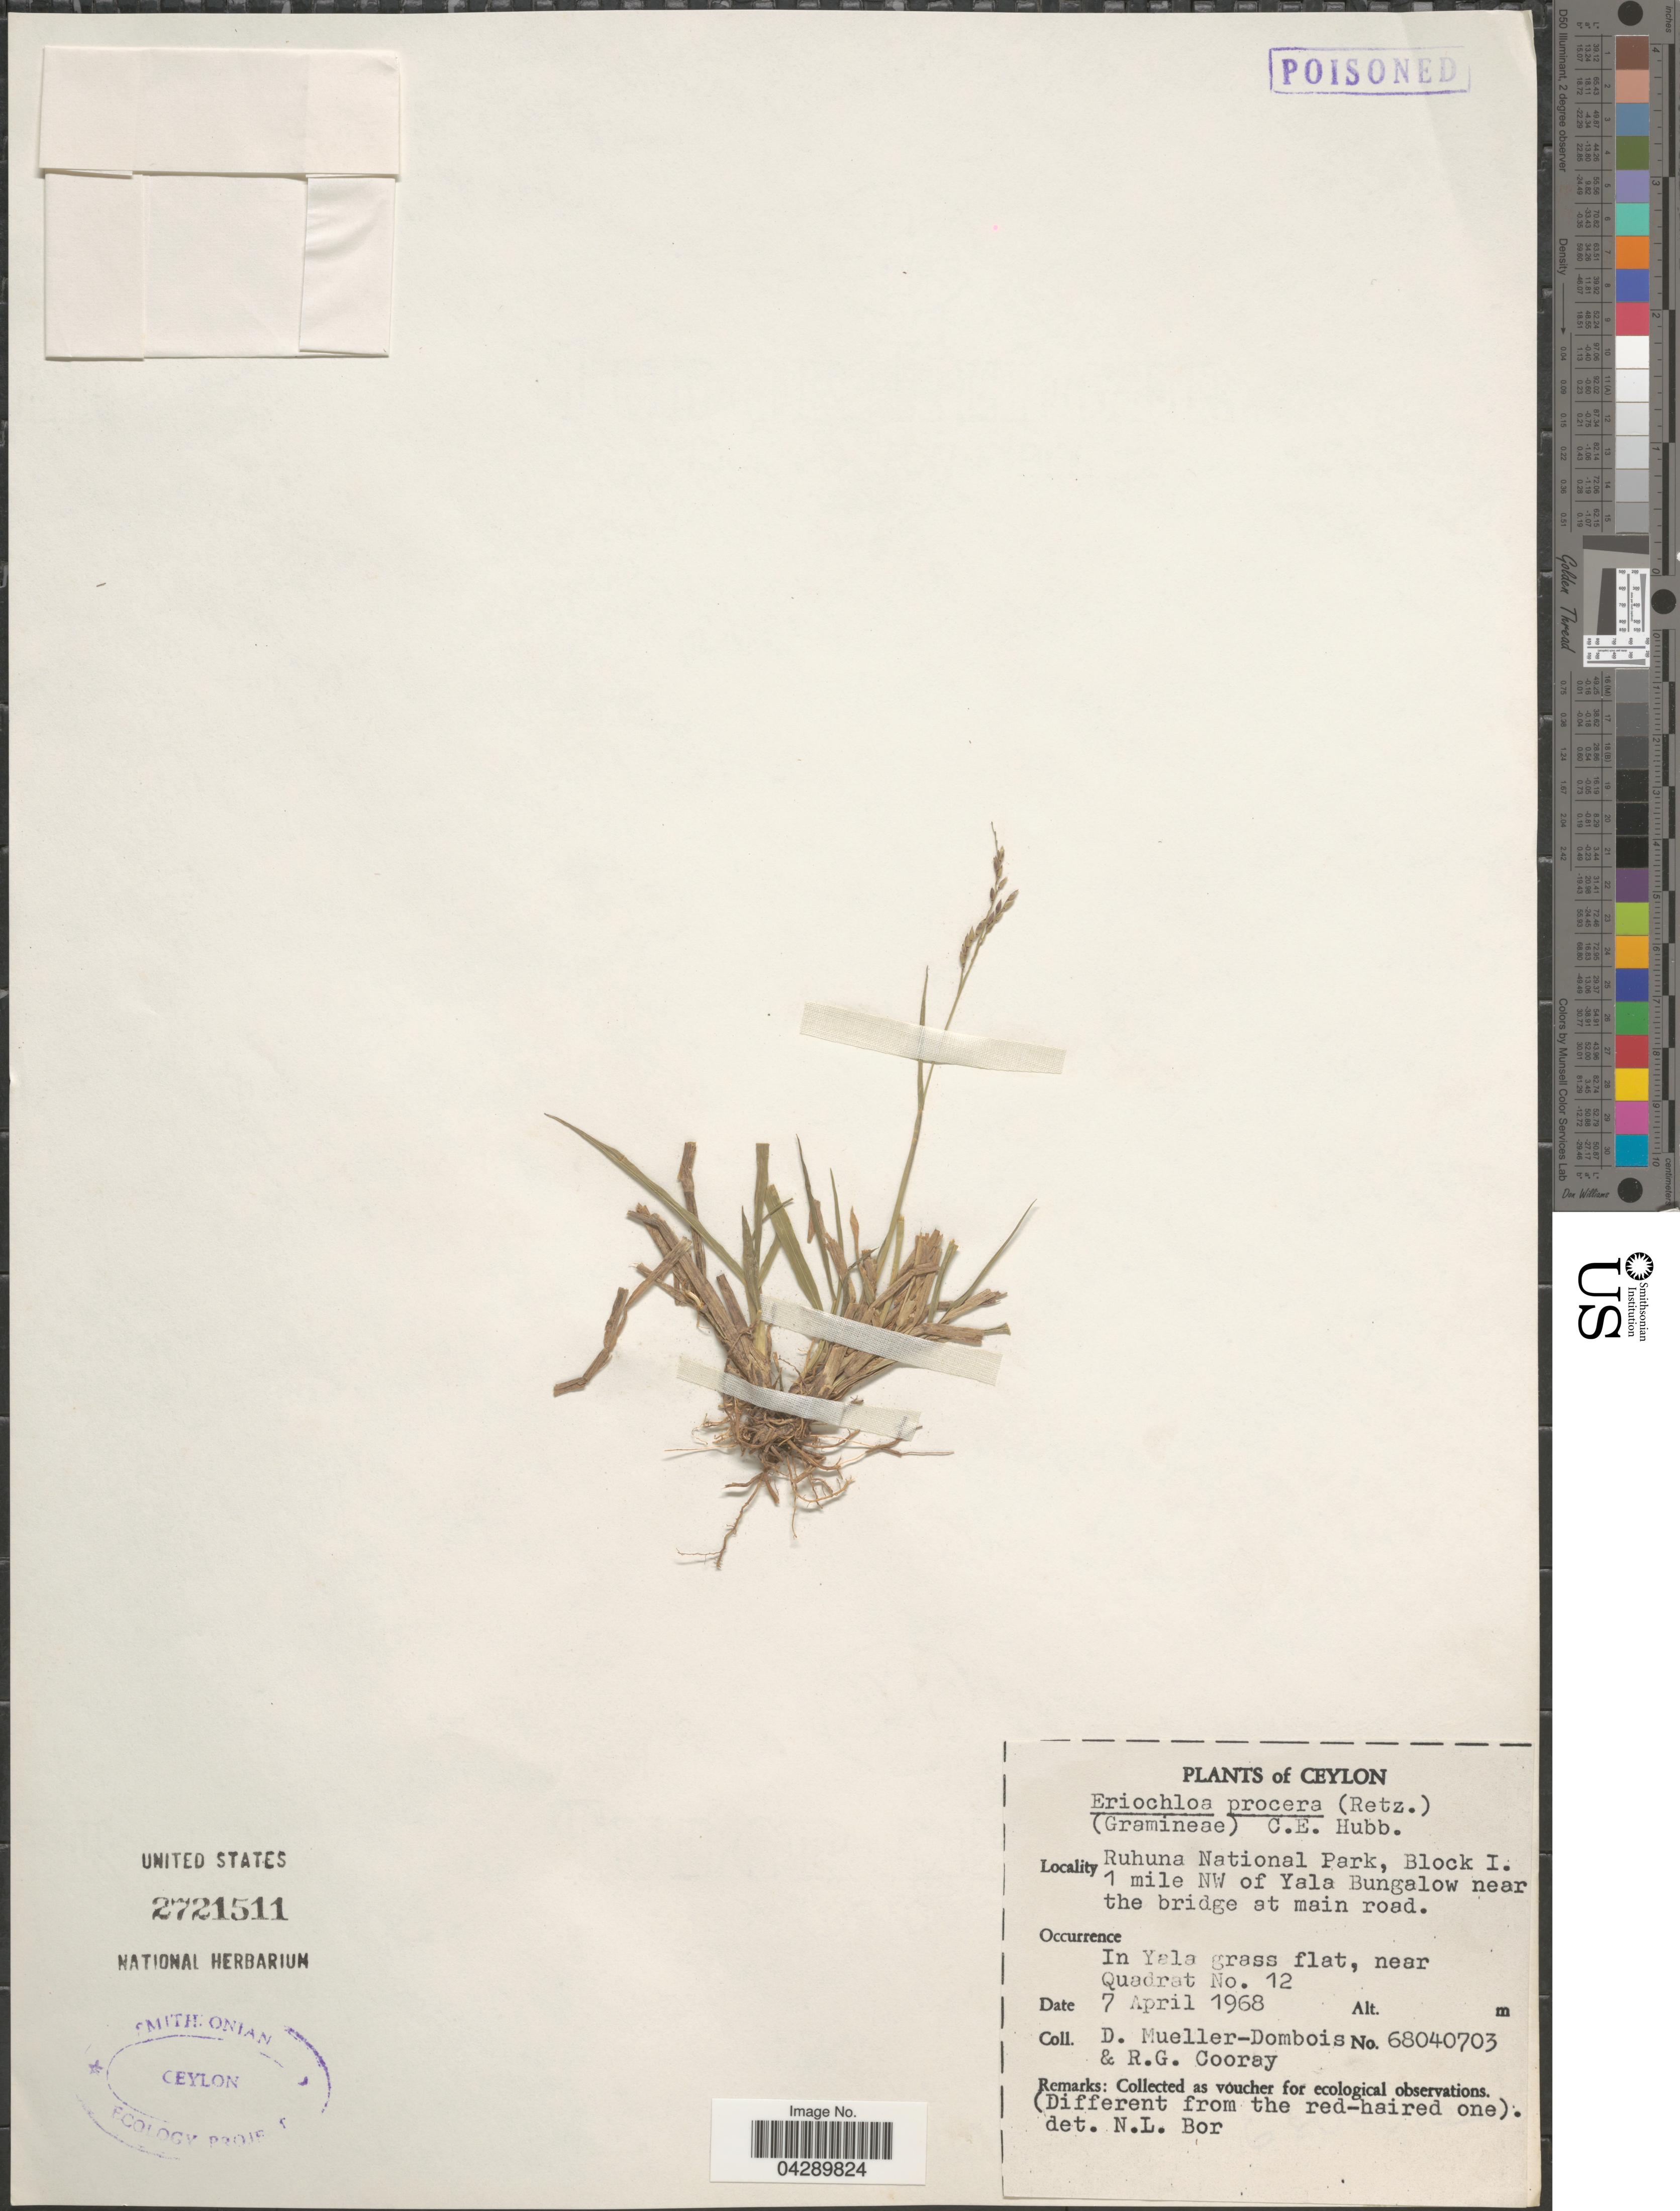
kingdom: Plantae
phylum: Tracheophyta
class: Liliopsida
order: Poales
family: Poaceae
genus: Eriochloa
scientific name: Eriochloa procera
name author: (Retz.) C.E. Hubb.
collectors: D. Mueller-Dombois & R. Cooray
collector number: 68040703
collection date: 1968-04-07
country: Sri Lanka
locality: Ceylon. Ruhuna National Park, Block I. 1 mile NW of Yala Bungalow near the bridge at main road. In Yala grass flat, near Quadrat No. 12.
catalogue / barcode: US 2721511